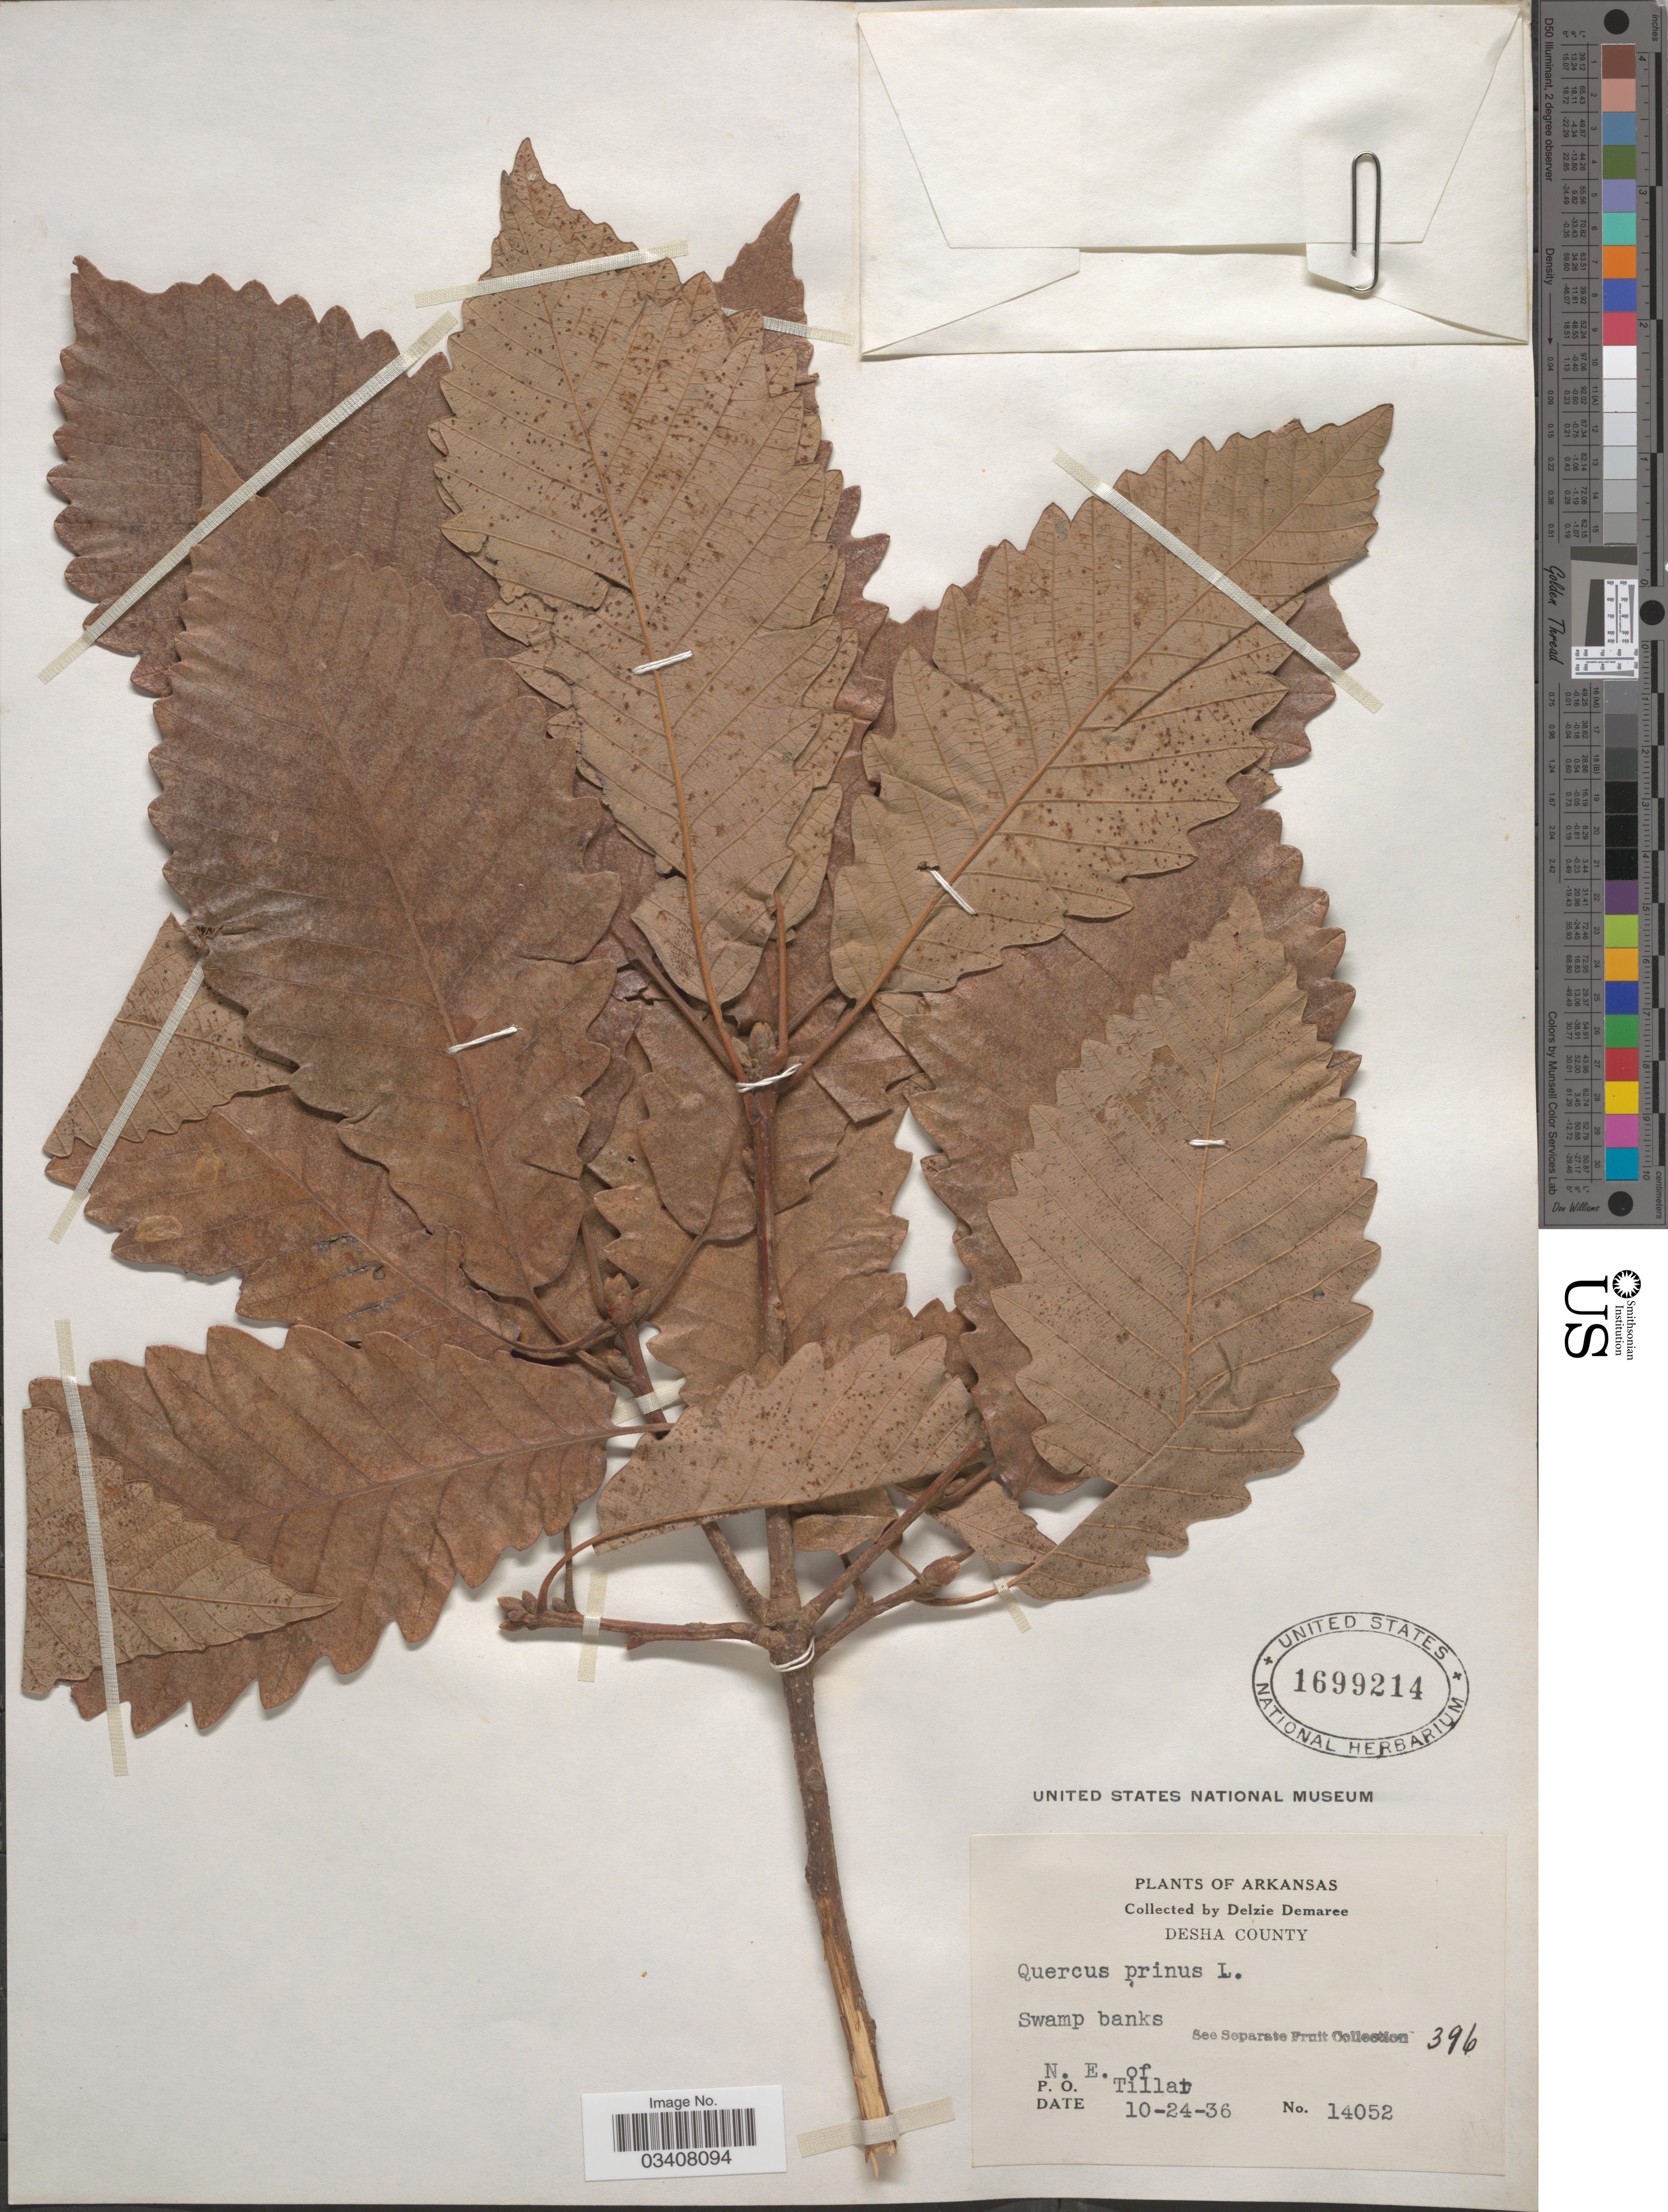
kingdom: Plantae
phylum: Tracheophyta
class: Magnoliopsida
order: Fagales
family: Fagaceae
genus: Quercus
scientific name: Quercus prinus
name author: L.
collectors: D. Demaree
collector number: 14052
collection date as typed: Transcribed d/m/y: 24/10/36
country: United States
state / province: Arkansas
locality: Desha County. P.O. N. E. of Tillar.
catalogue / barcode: US 1699214